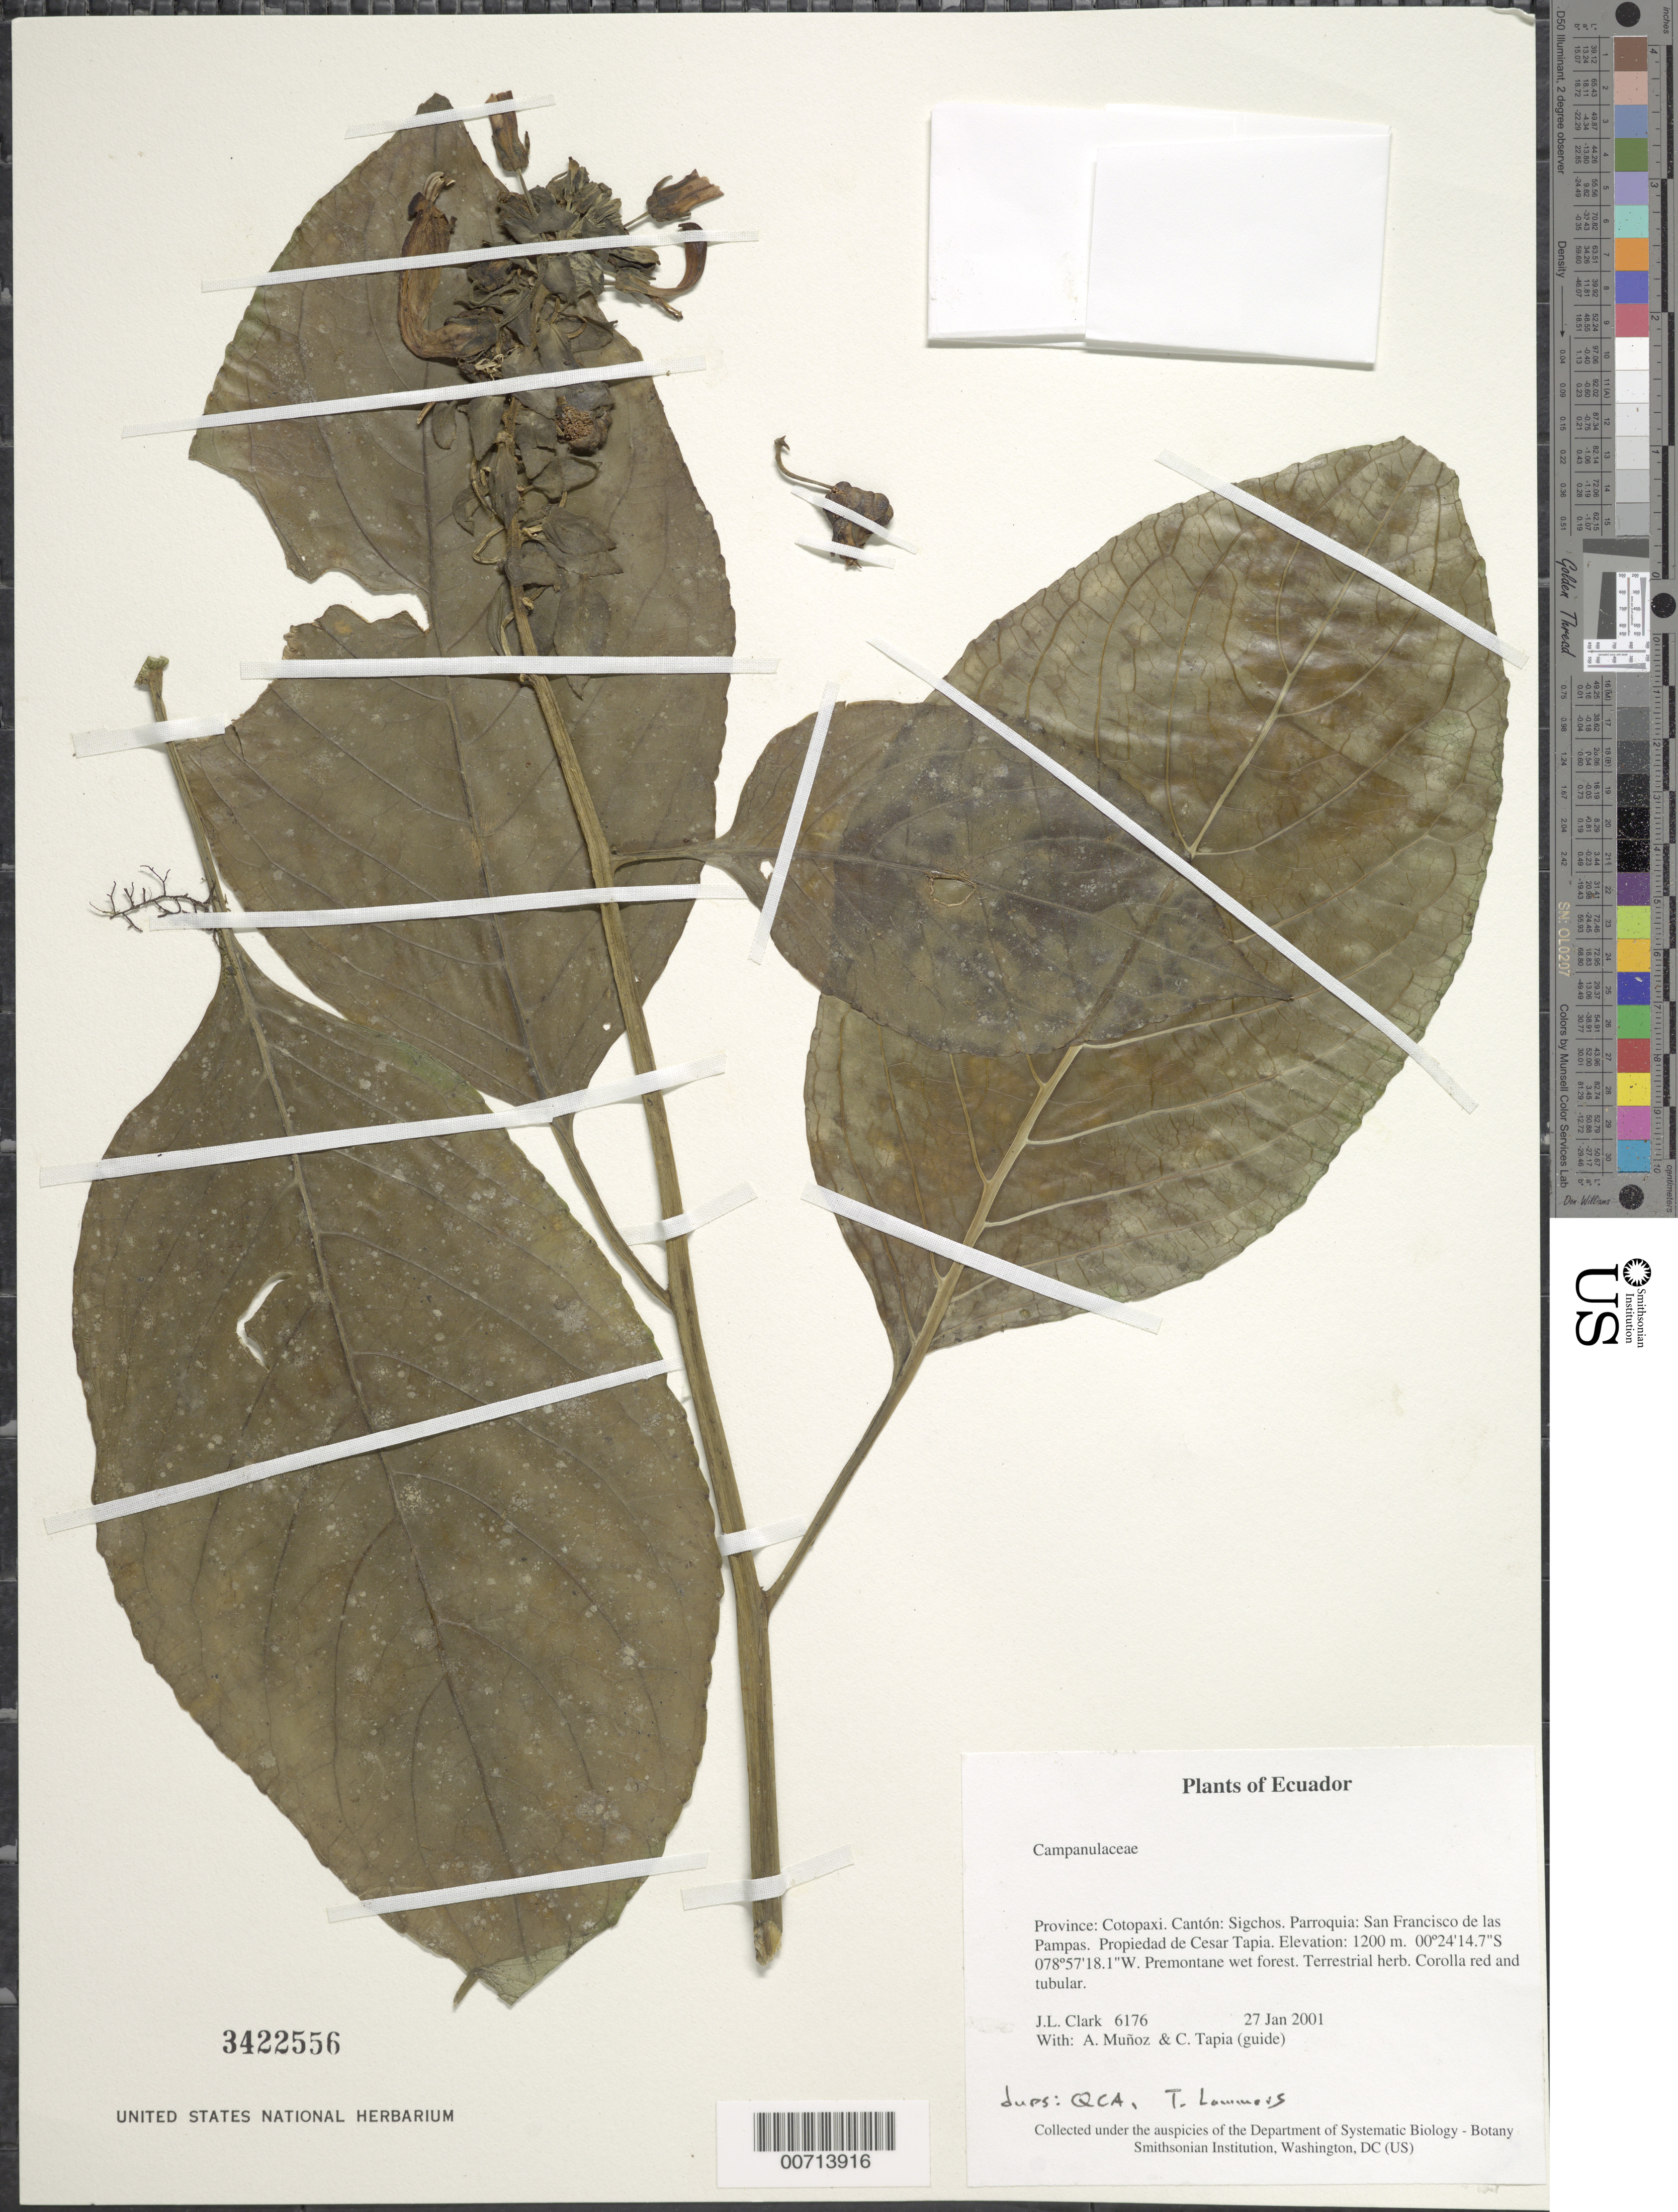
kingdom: Plantae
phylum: Tracheophyta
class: Magnoliopsida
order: Asterales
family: Campanulaceae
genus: Centropogon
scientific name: Centropogon sp.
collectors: J. L. Clark, A. Muñoz & C. Tapia (guide)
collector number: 6176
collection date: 2001-01-27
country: Ecuador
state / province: Cotopaxi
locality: Canton: Sigchos. Parroquia: San Francisco de las Pampas. Propiedad de Cesar Tapia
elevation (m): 1200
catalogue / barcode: US 3422556